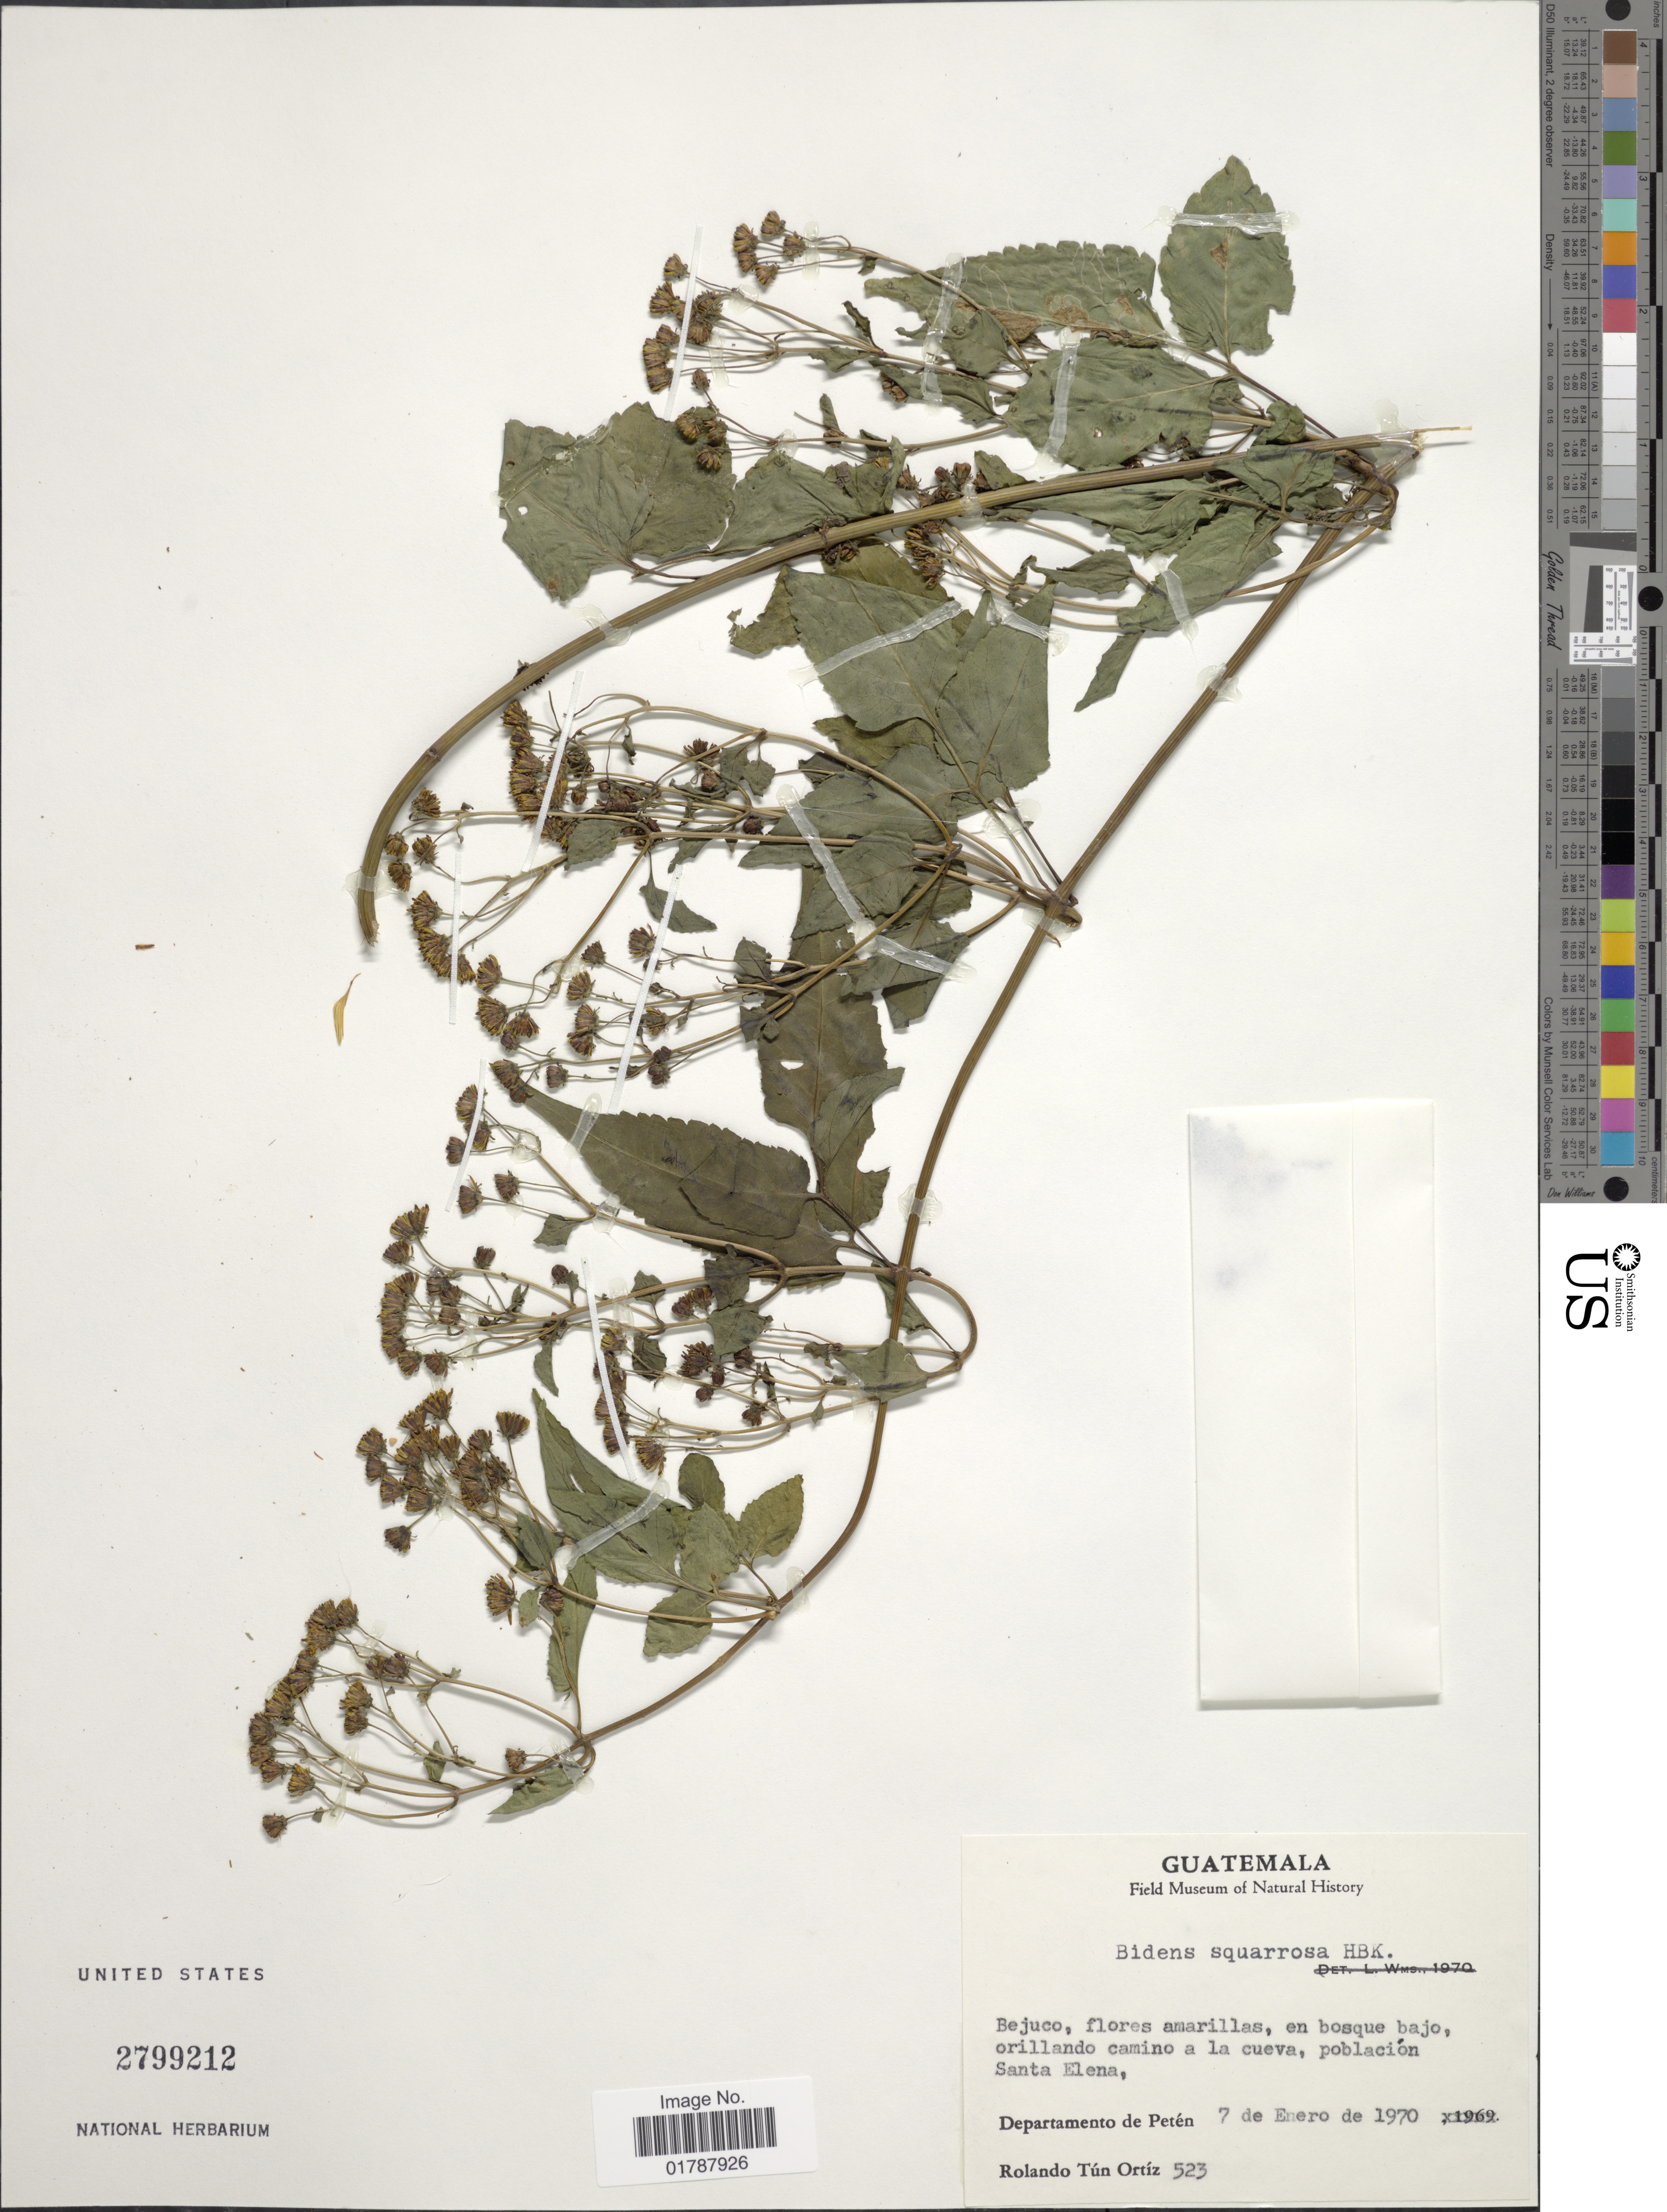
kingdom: Plantae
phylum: Tracheophyta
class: Magnoliopsida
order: Asterales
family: Asteraceae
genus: Bidens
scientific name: Bidens squarrosa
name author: Kunth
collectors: R. T. Ortíz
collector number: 523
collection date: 1970-01-07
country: Guatemala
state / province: El Petén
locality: En bosque bajo, orillando camino a la cueva, poblacion Santa Elena, Departamento de Peten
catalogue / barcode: US 2799212